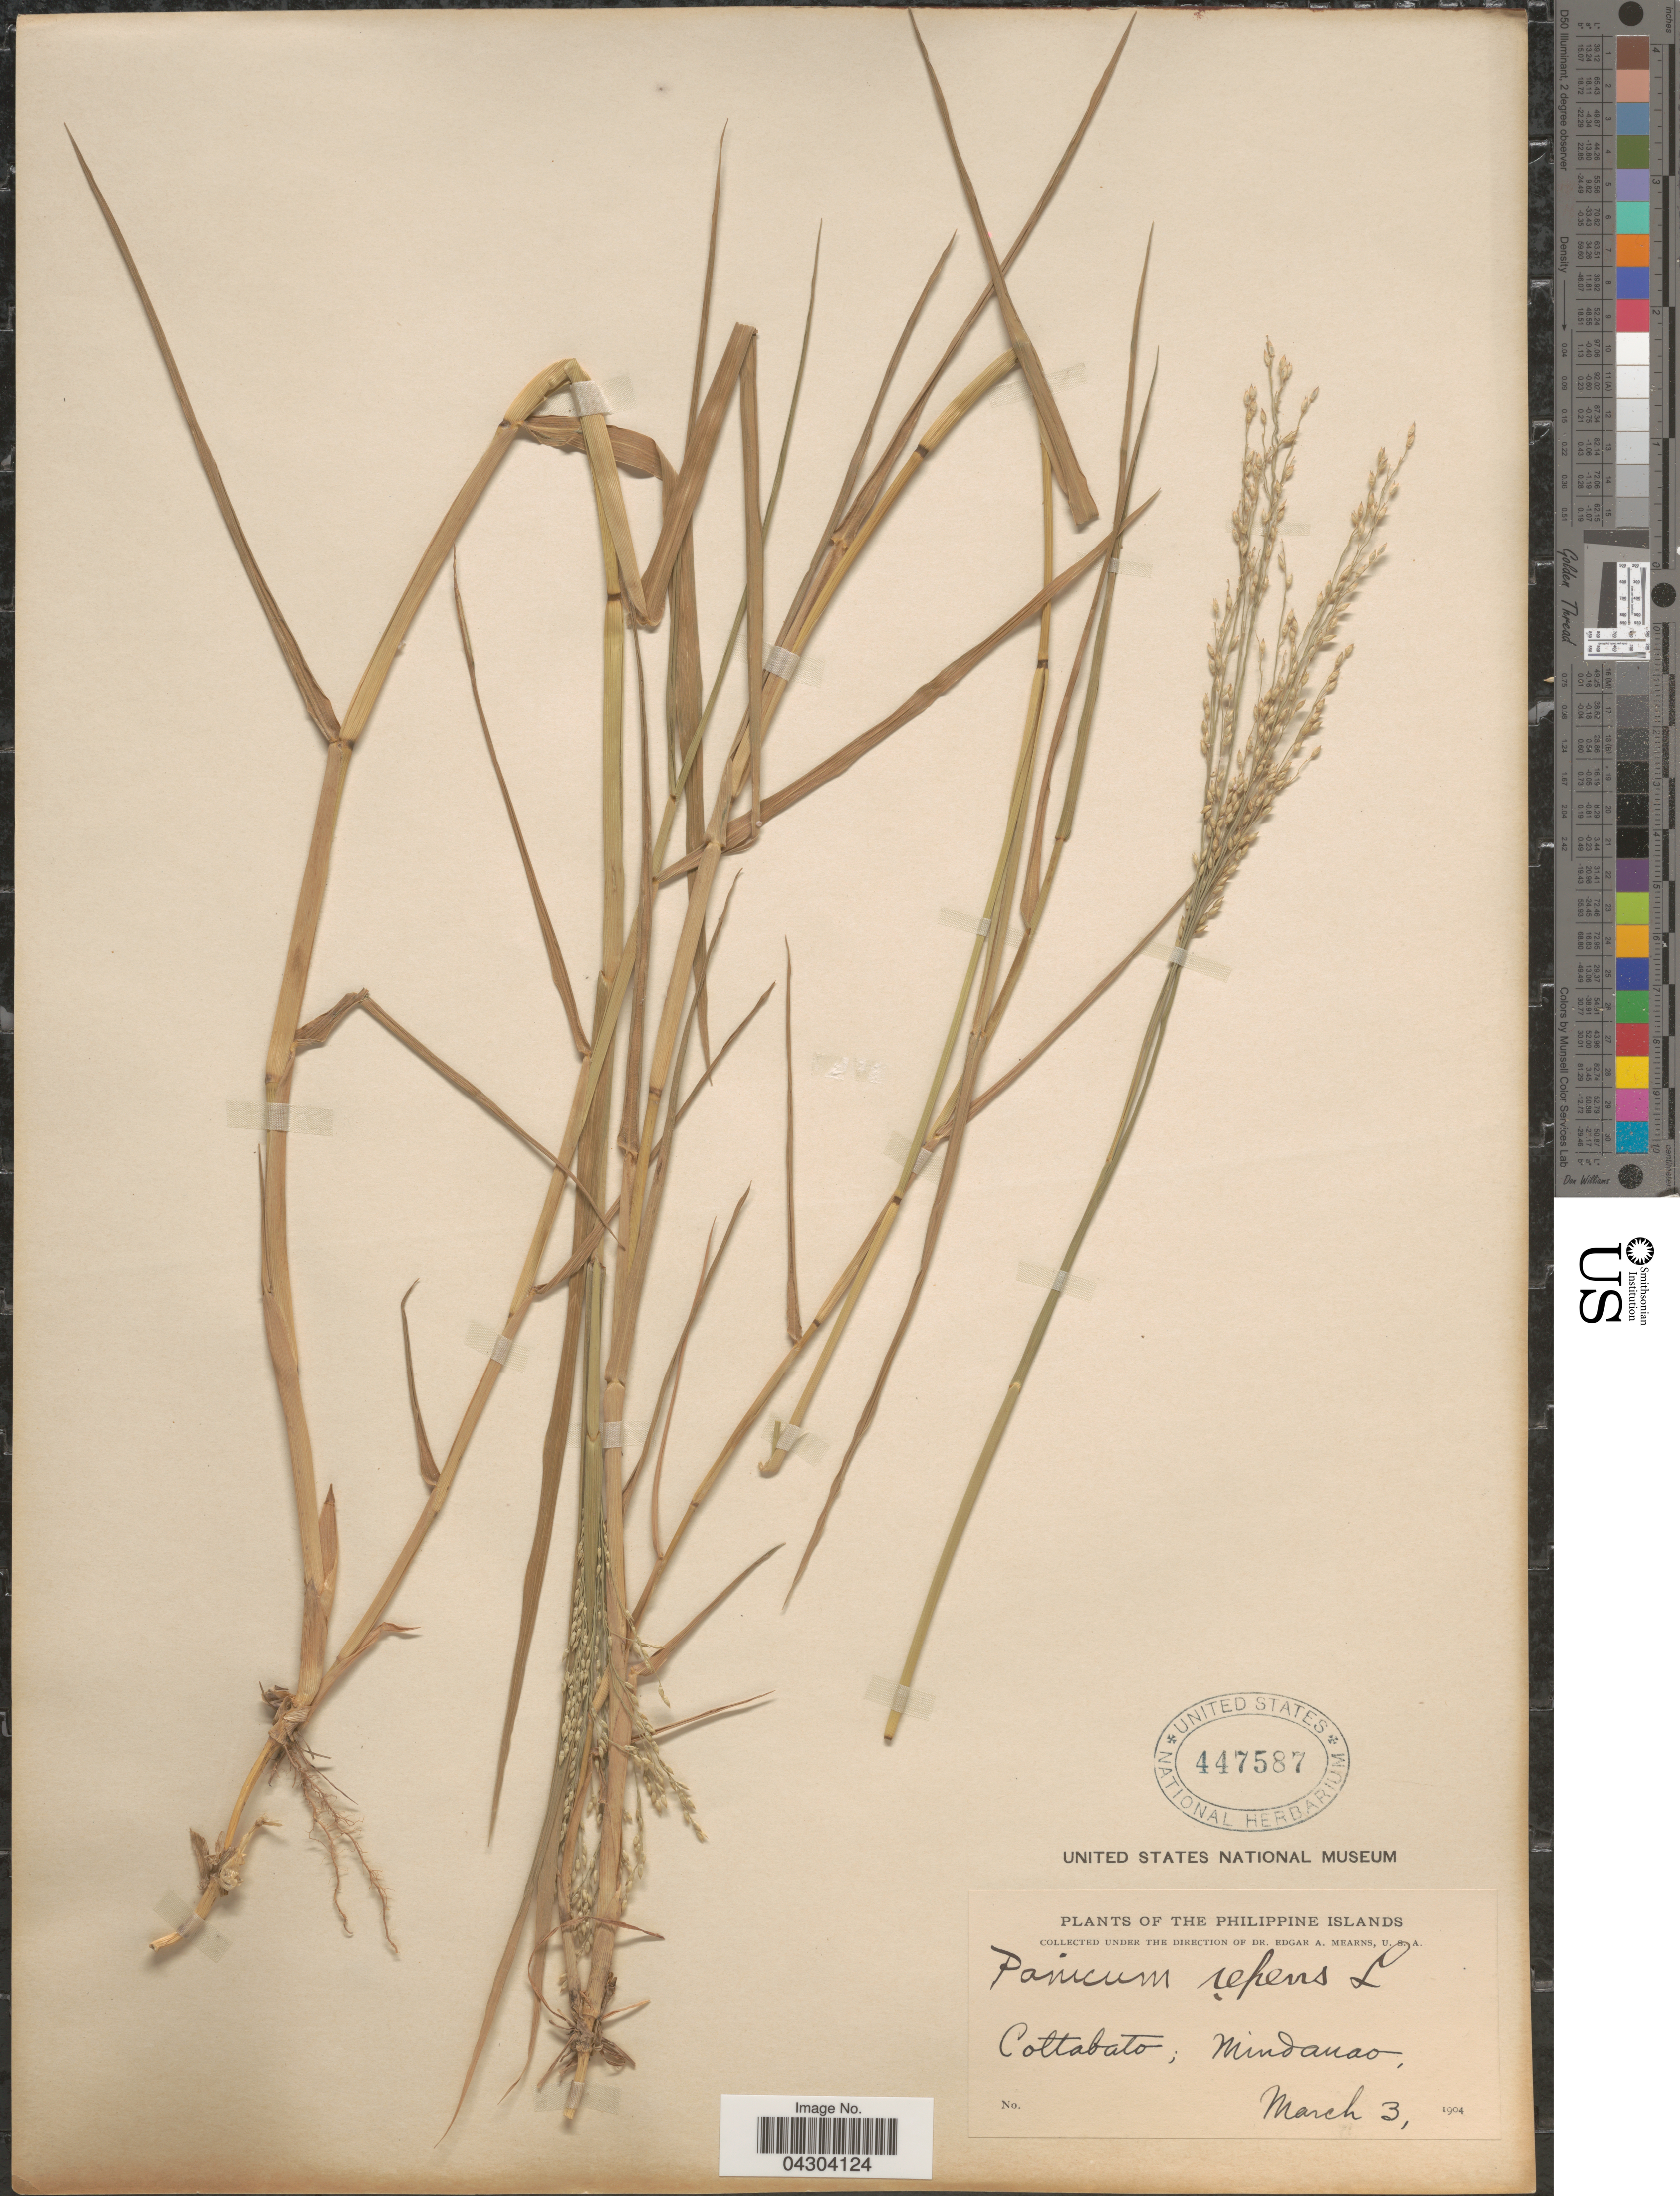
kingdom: Plantae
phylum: Tracheophyta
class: Liliopsida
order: Poales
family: Poaceae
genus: Panicum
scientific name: Panicum repens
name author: L.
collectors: E. A. Mearns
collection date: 1904-03-03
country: Philippines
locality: The Philippine Islands. Cottabato; Mindanao.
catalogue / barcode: US 447587